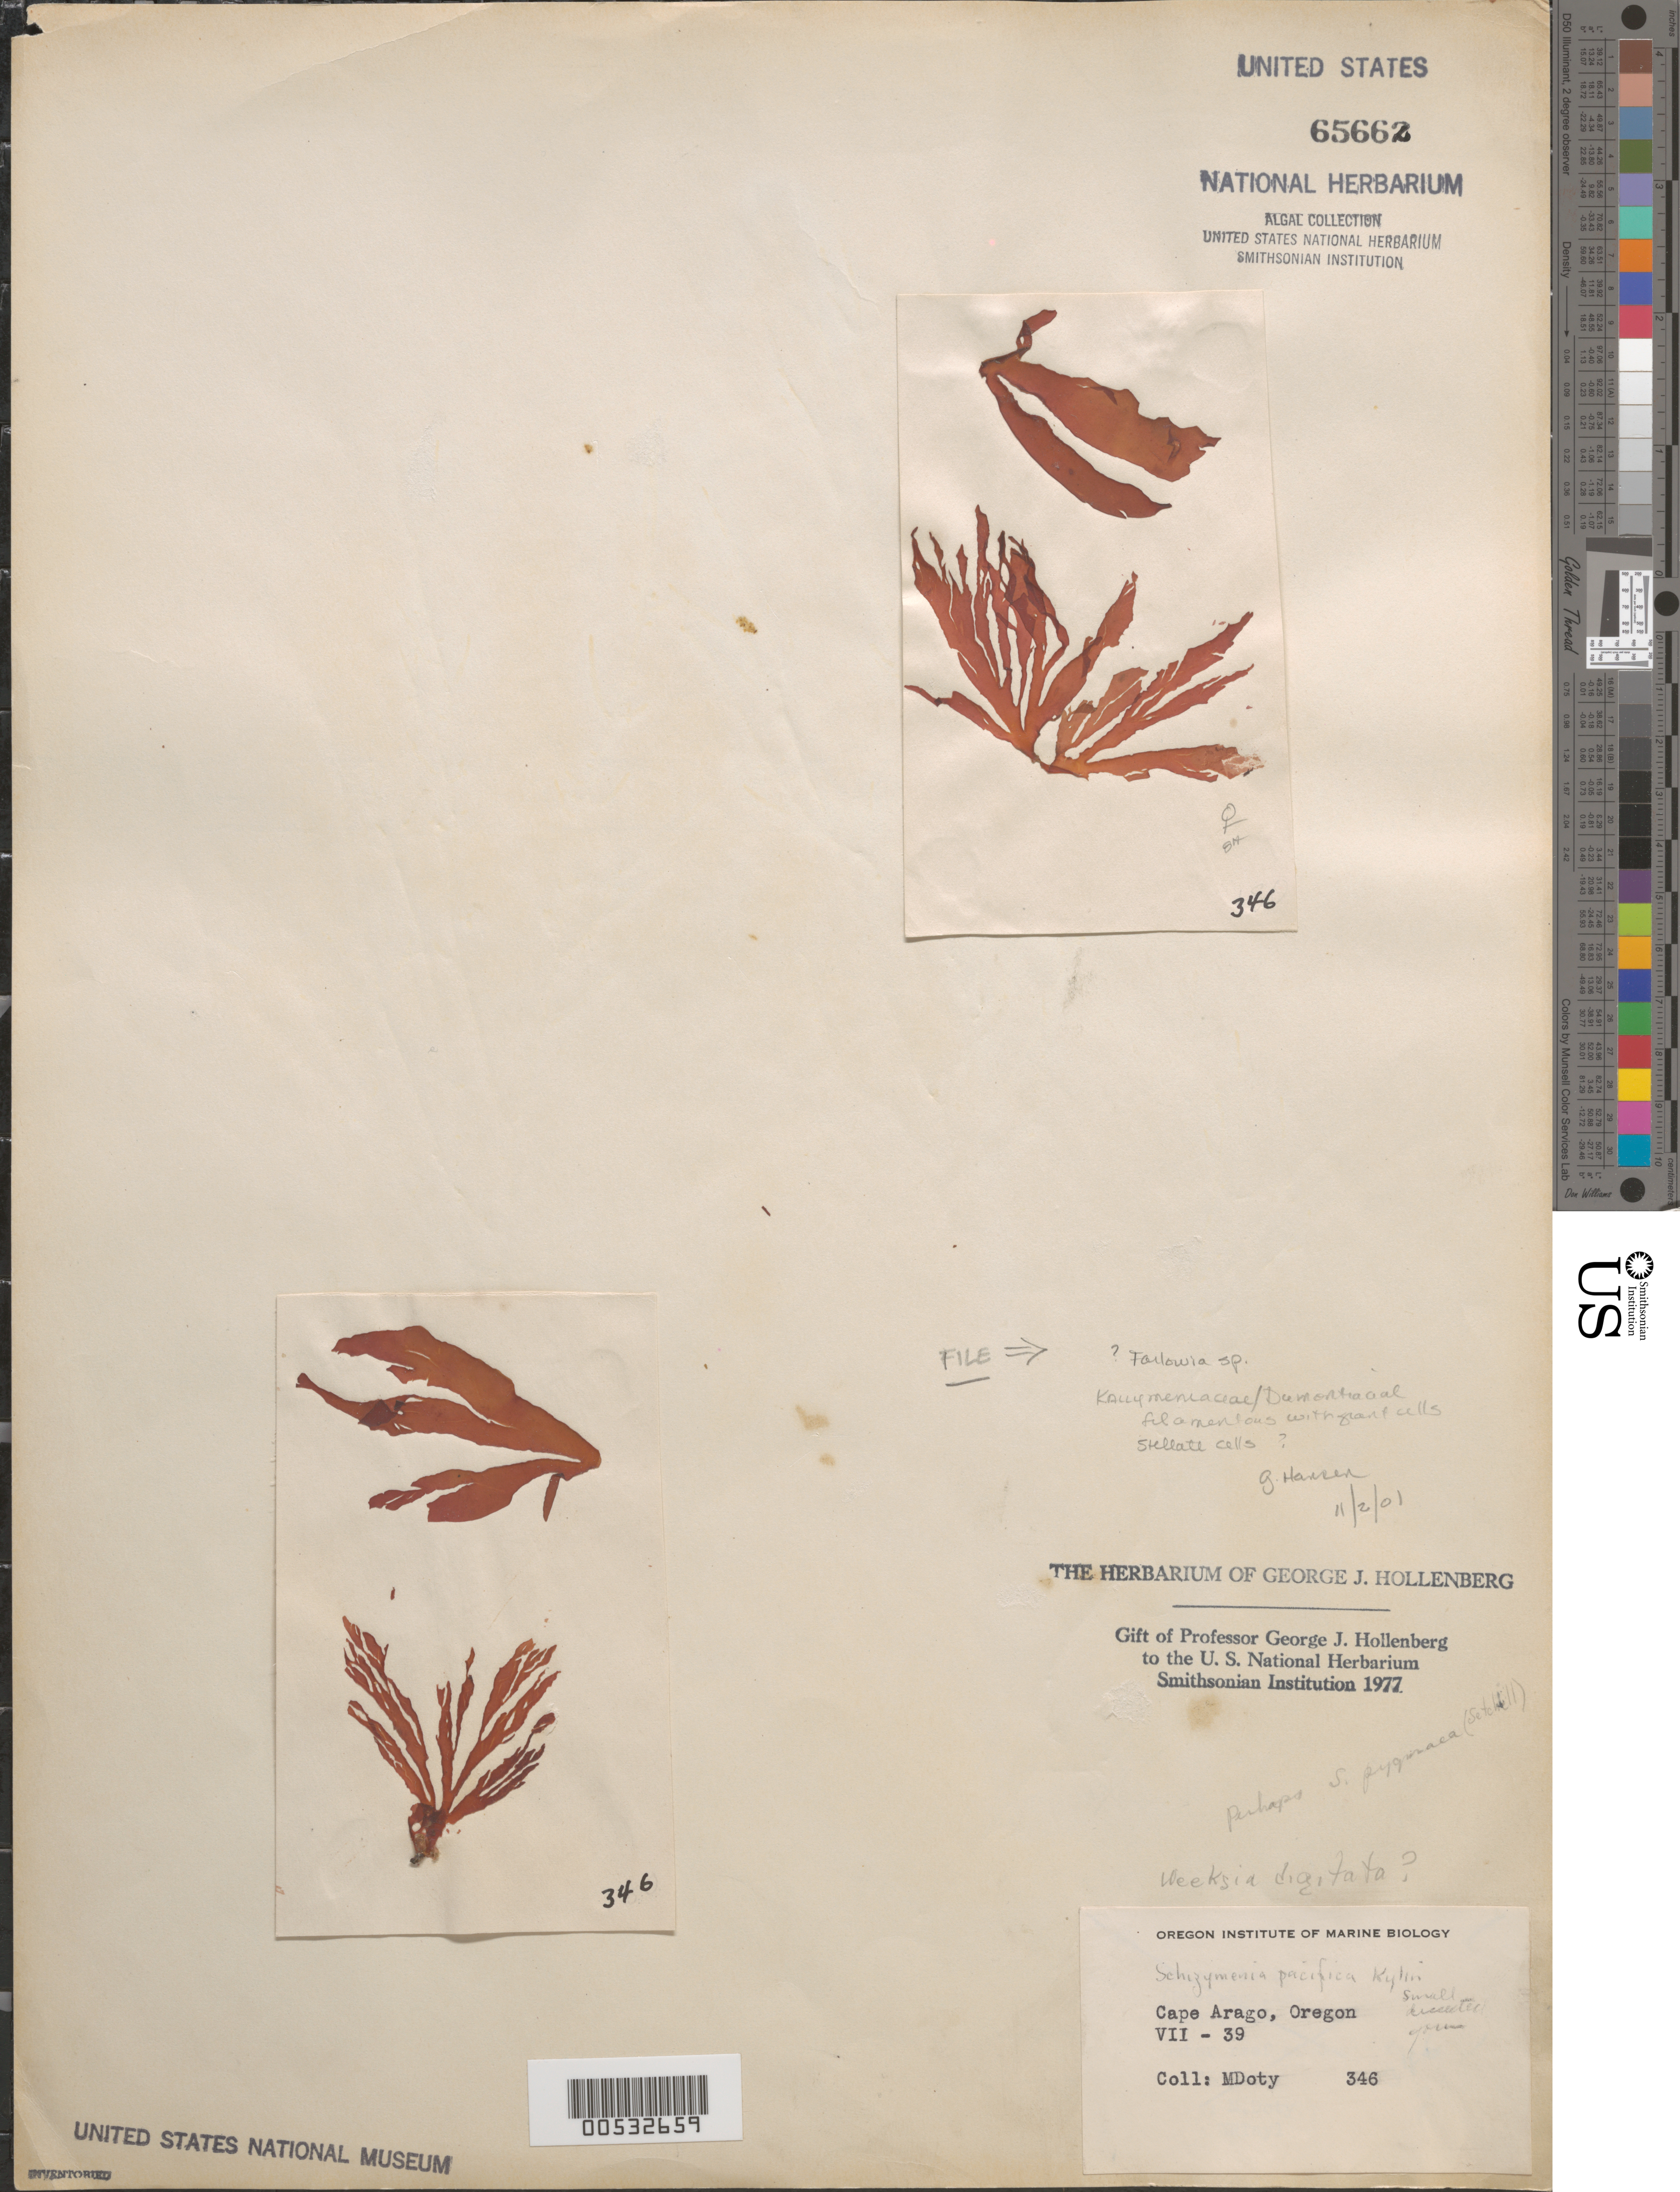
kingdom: Plantae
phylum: Rhodophyta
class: Florideophyceae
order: Gigartinales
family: Dumontiaceae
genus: Farlowia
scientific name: Farlowia sp.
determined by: Hansen, G. I.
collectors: M. S. Doty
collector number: MSD 346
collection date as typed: Jul 1939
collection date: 1939-07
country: United States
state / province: Oregon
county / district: Coos County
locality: Cape Arago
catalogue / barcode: US 65662